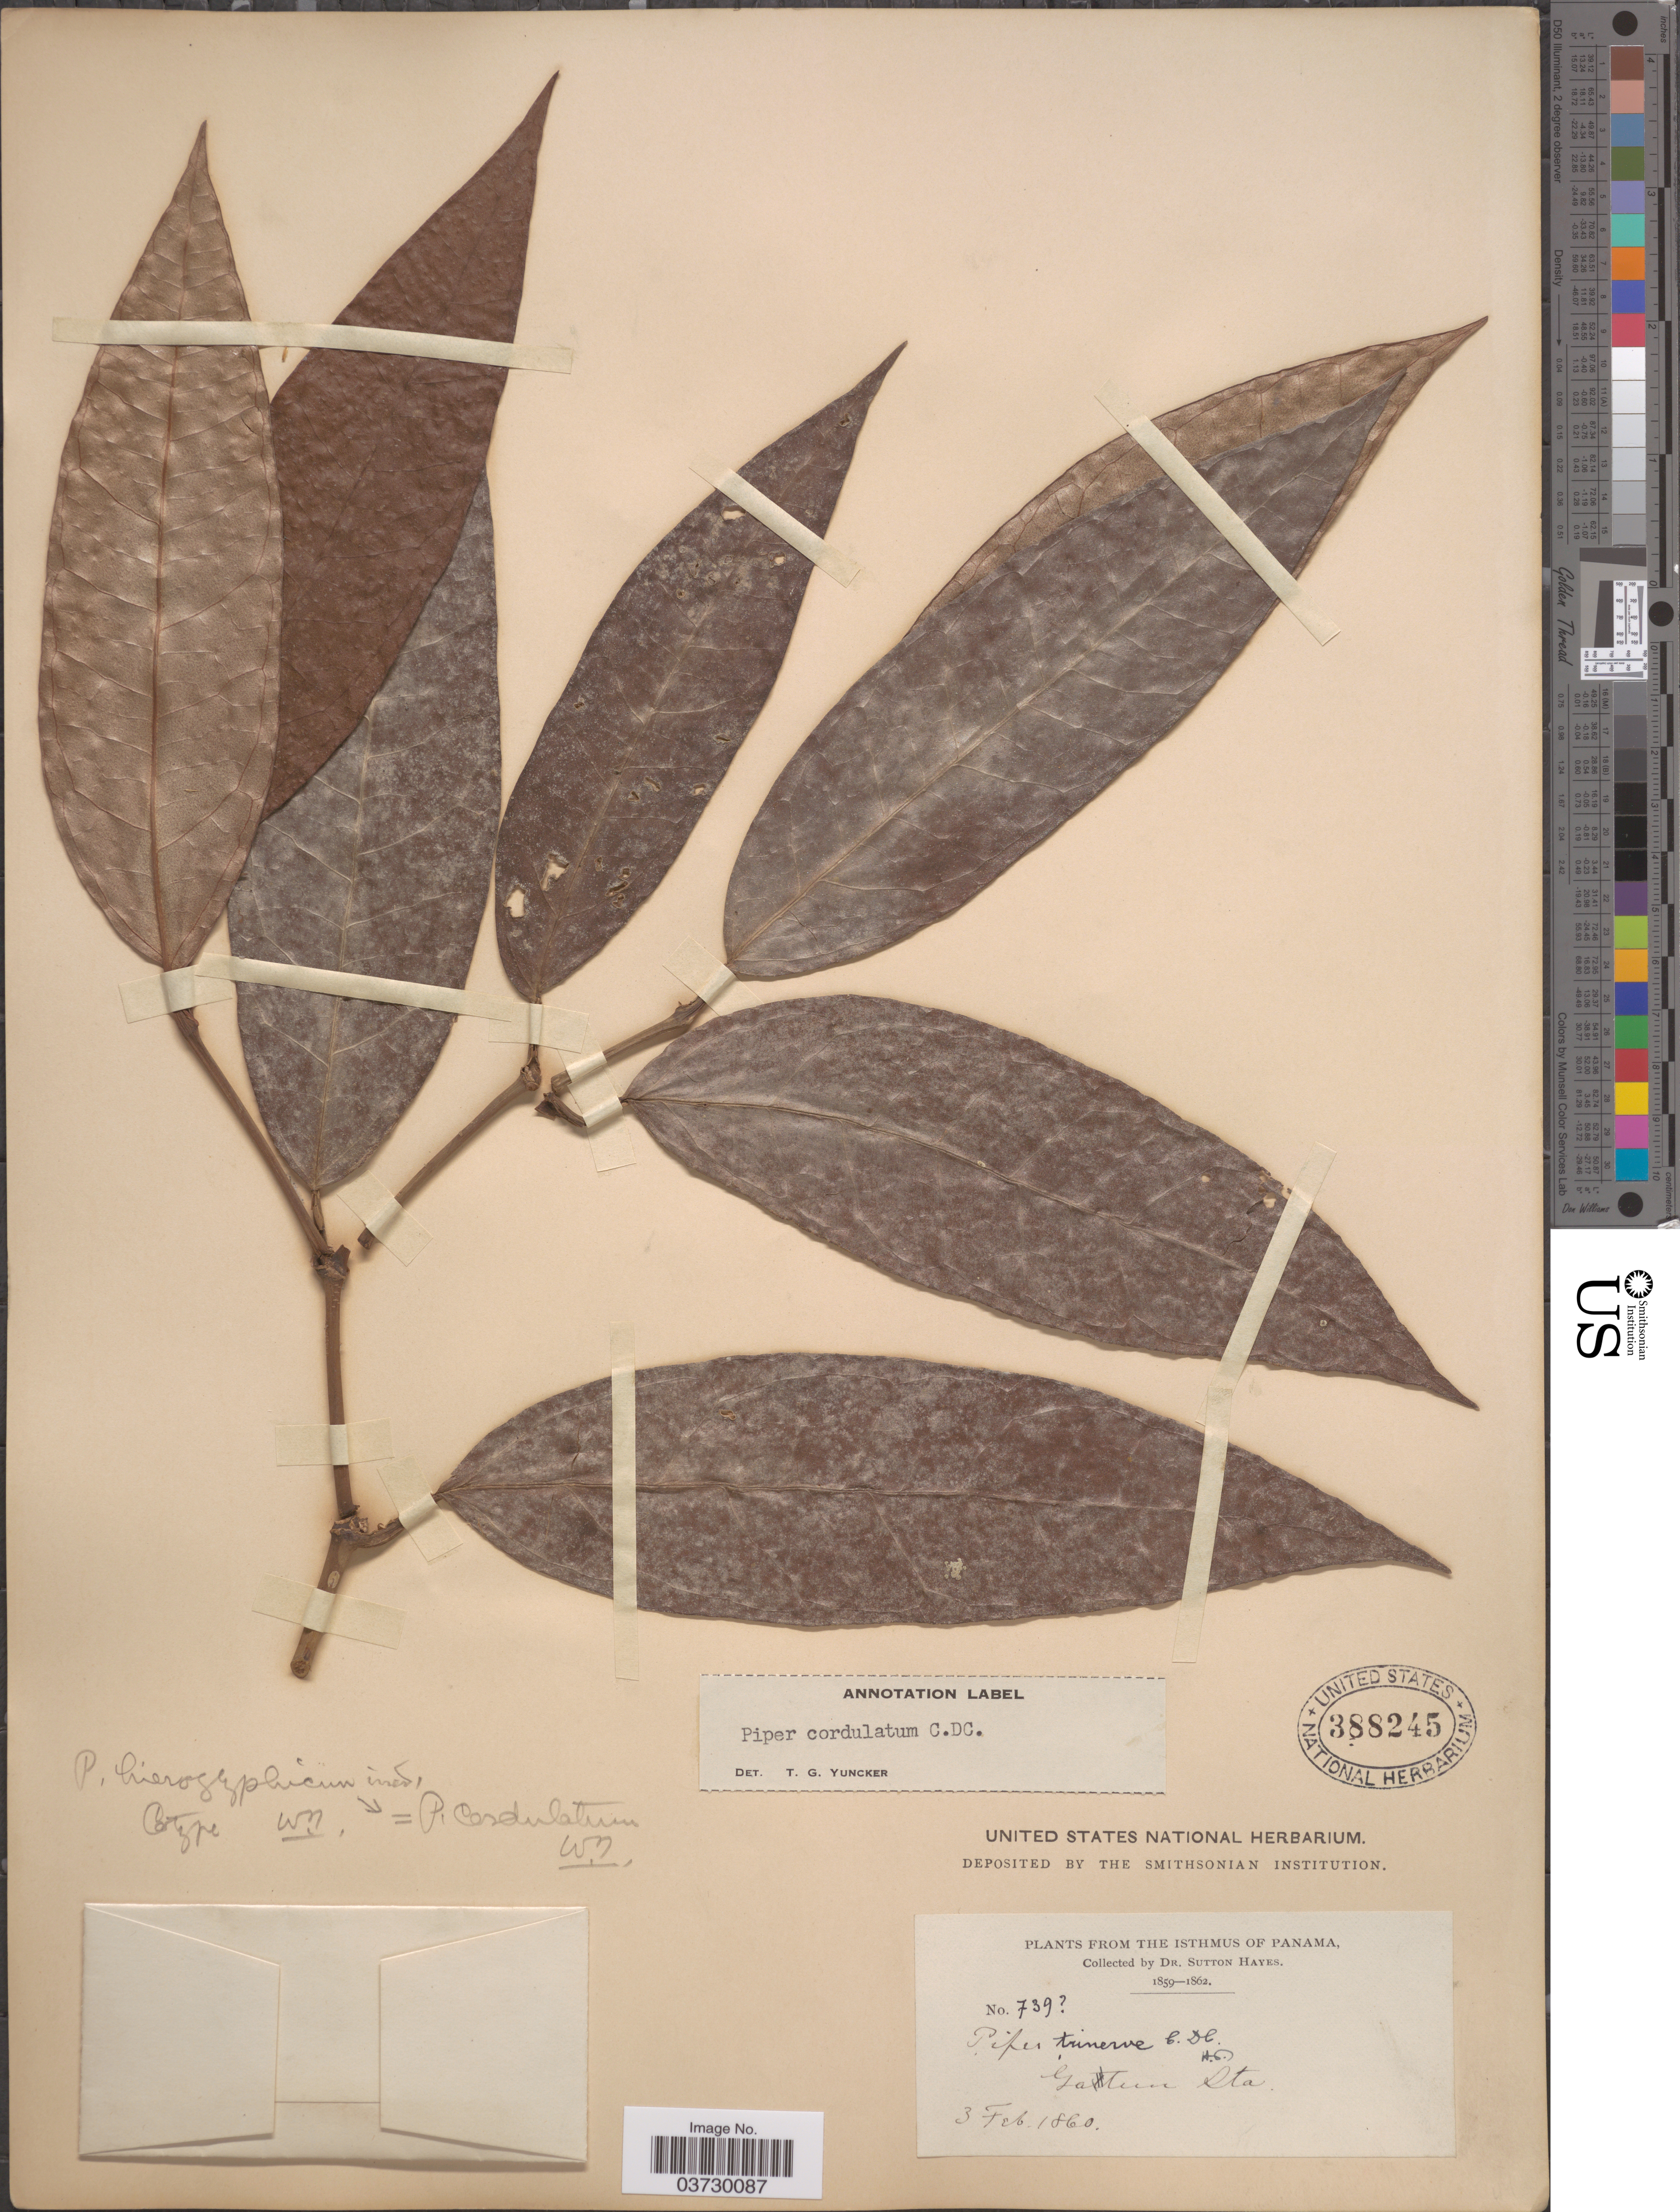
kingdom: Plantae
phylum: Tracheophyta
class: Magnoliopsida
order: Piperales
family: Piperaceae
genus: Piper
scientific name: Piper cordulatum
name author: C. DC.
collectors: S. Hayes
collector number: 739?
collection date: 1860-02-03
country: Panama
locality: From the Isthmus of Panama. Gatun Sta.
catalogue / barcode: US 388245